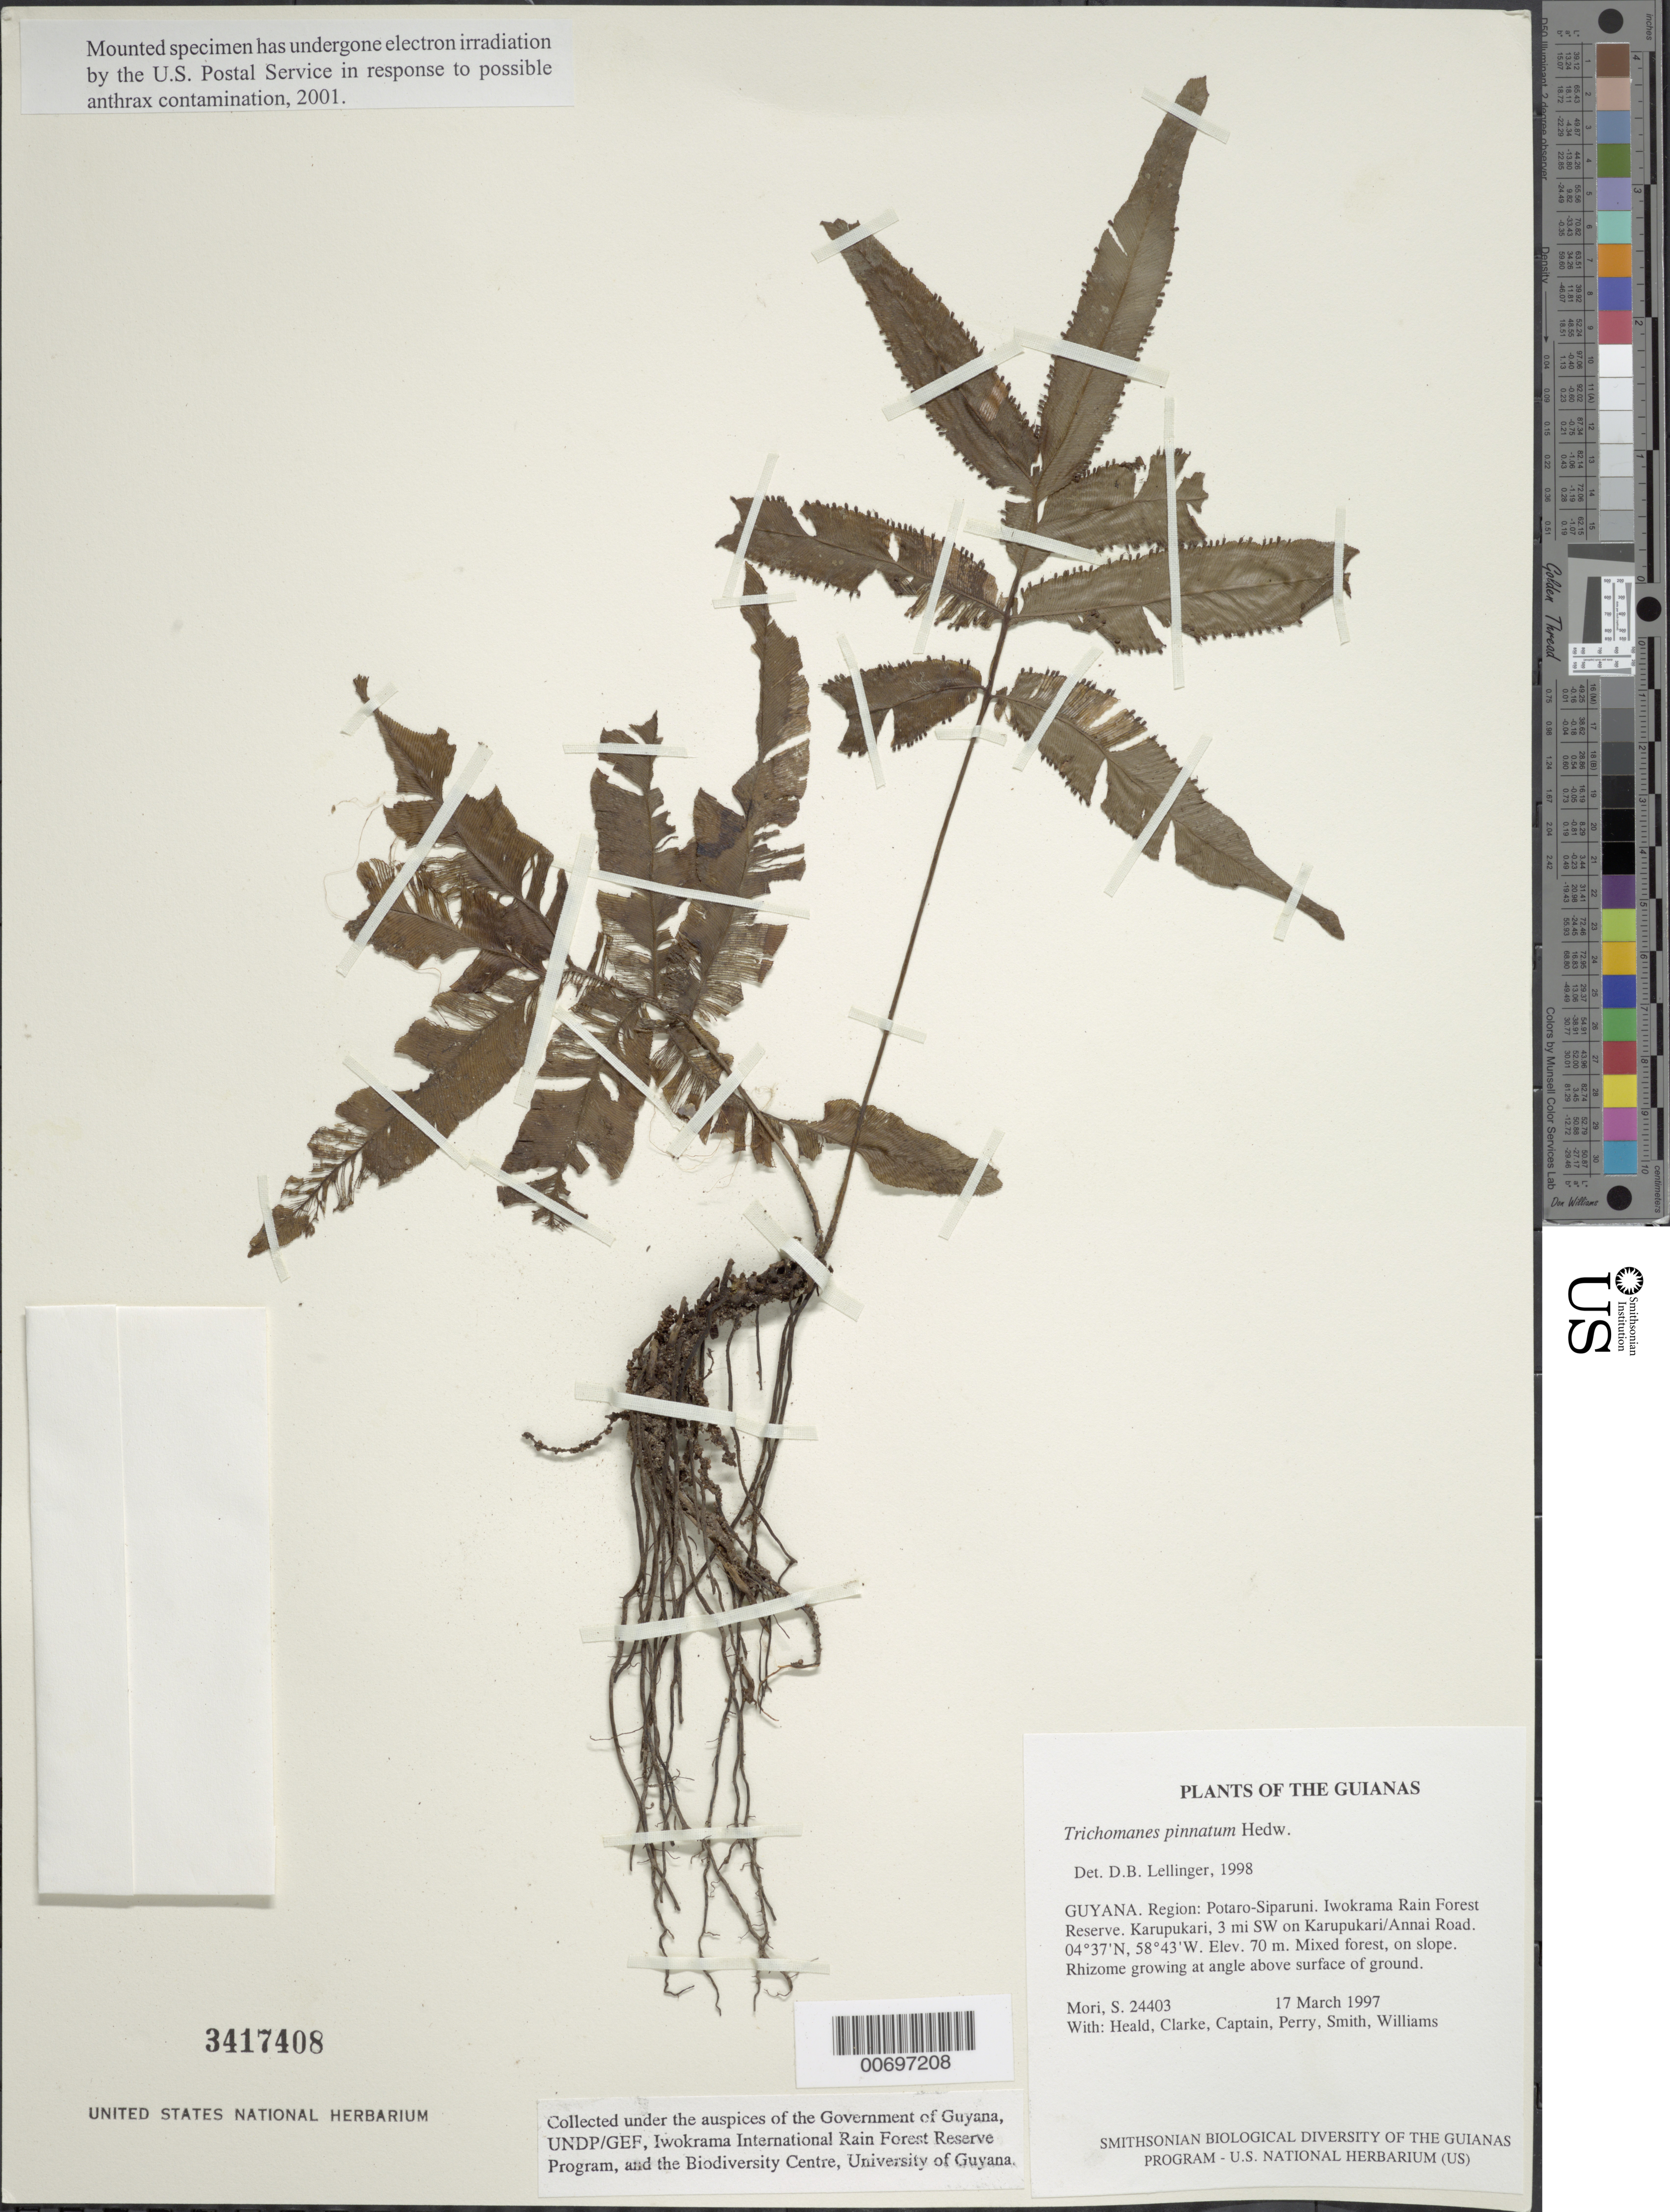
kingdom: Plantae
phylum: Tracheophyta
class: Polypodiopsida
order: Hymenophyllales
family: Hymenophyllaceae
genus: Trichomanes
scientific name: Trichomanes pinnatum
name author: Hedw.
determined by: Lellinger, David B., (BOT), Smithsonian Institution - National Museum of Natural History (UNITED STATES)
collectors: S. Mori, S. Heald, D. Clarke, C. Captain, C. Perry, -- Smith & R. Williams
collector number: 24403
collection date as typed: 17 March 1997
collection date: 1997-03-17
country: Guyana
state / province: Potaro-Siparuni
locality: Iwokrama Rain Forest Reserve. Karupukari, 3 mi SW on Karupukari/Annai Road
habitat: Mixed forest, on slope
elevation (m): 70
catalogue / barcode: US 3417408